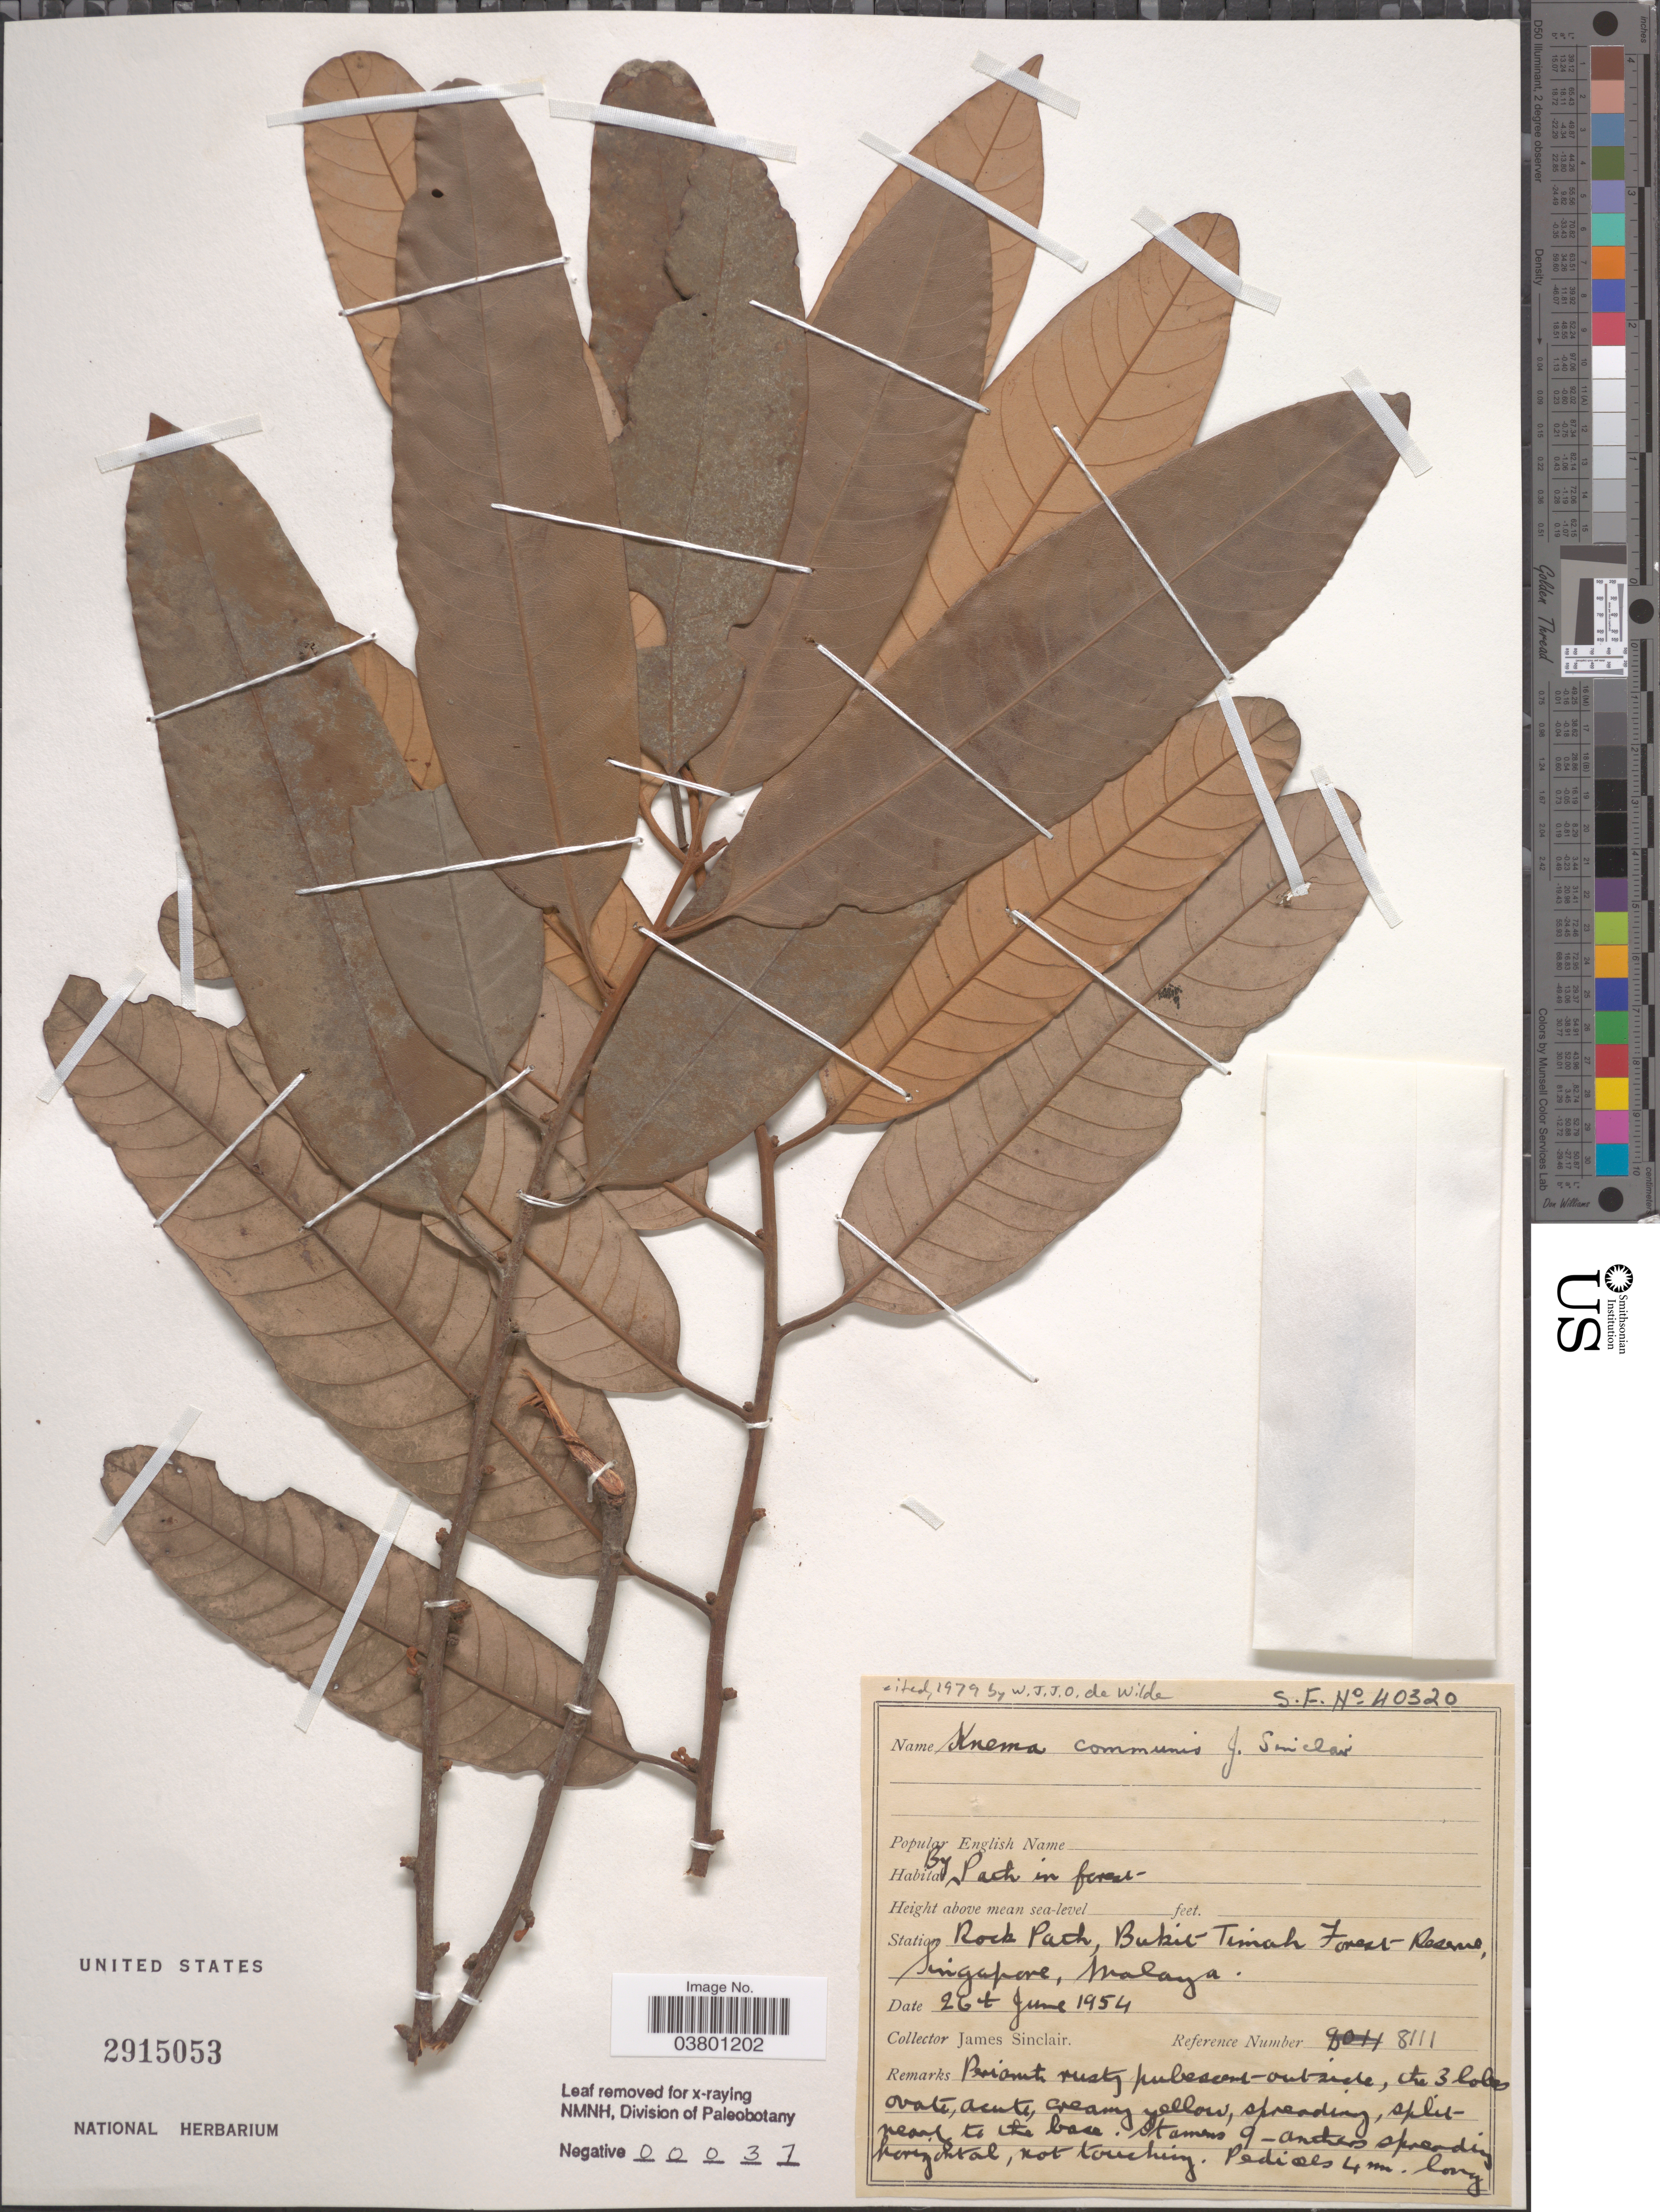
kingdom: Plantae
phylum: Tracheophyta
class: Magnoliopsida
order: Magnoliales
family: Myristicaceae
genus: Knema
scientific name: Knema communis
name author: J. Sinclair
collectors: J. Sinclair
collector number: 8111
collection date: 1954-06-26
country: Singapore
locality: Station Rock Path, Bukit Timah Forest Reserve, Malaya.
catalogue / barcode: US 2915053